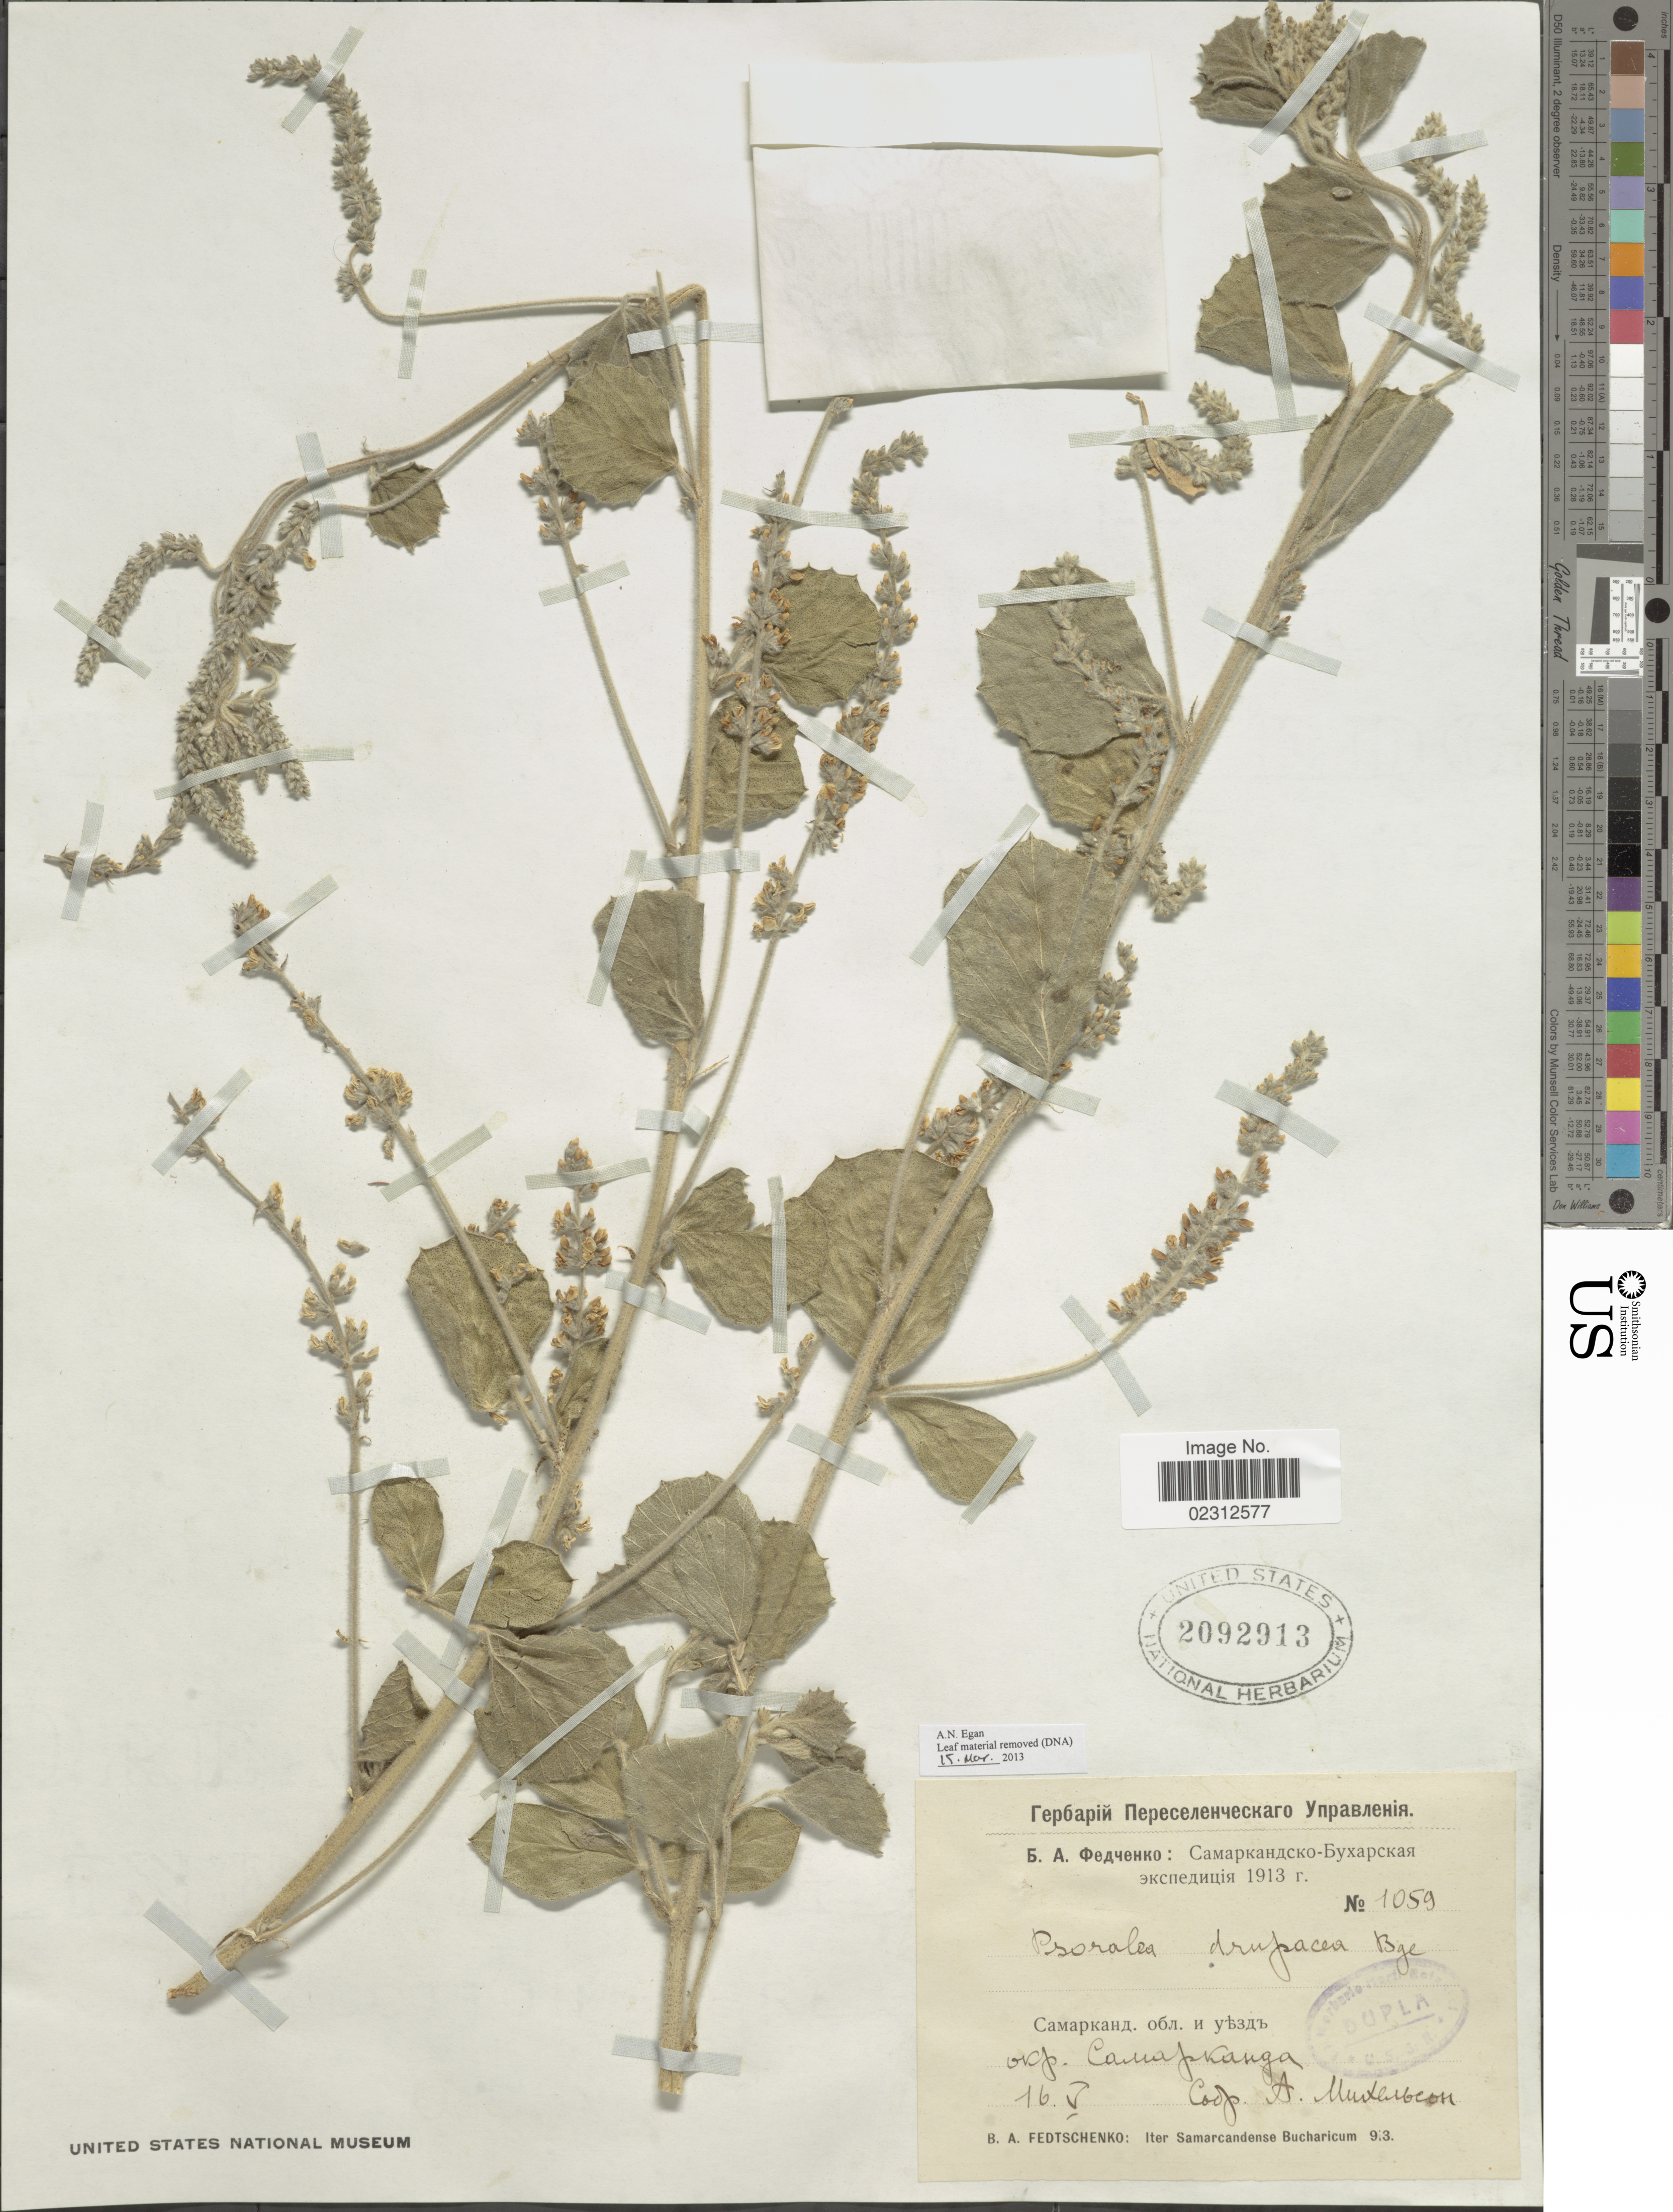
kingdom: Plantae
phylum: Tracheophyta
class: Magnoliopsida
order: Fabales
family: Fabaceae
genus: Cullen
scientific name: Cullen drupacea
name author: (Bunge) C.H. Stirt.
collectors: B. A. Fedtschenko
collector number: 1059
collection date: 1913-05-16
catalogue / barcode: US 2092913